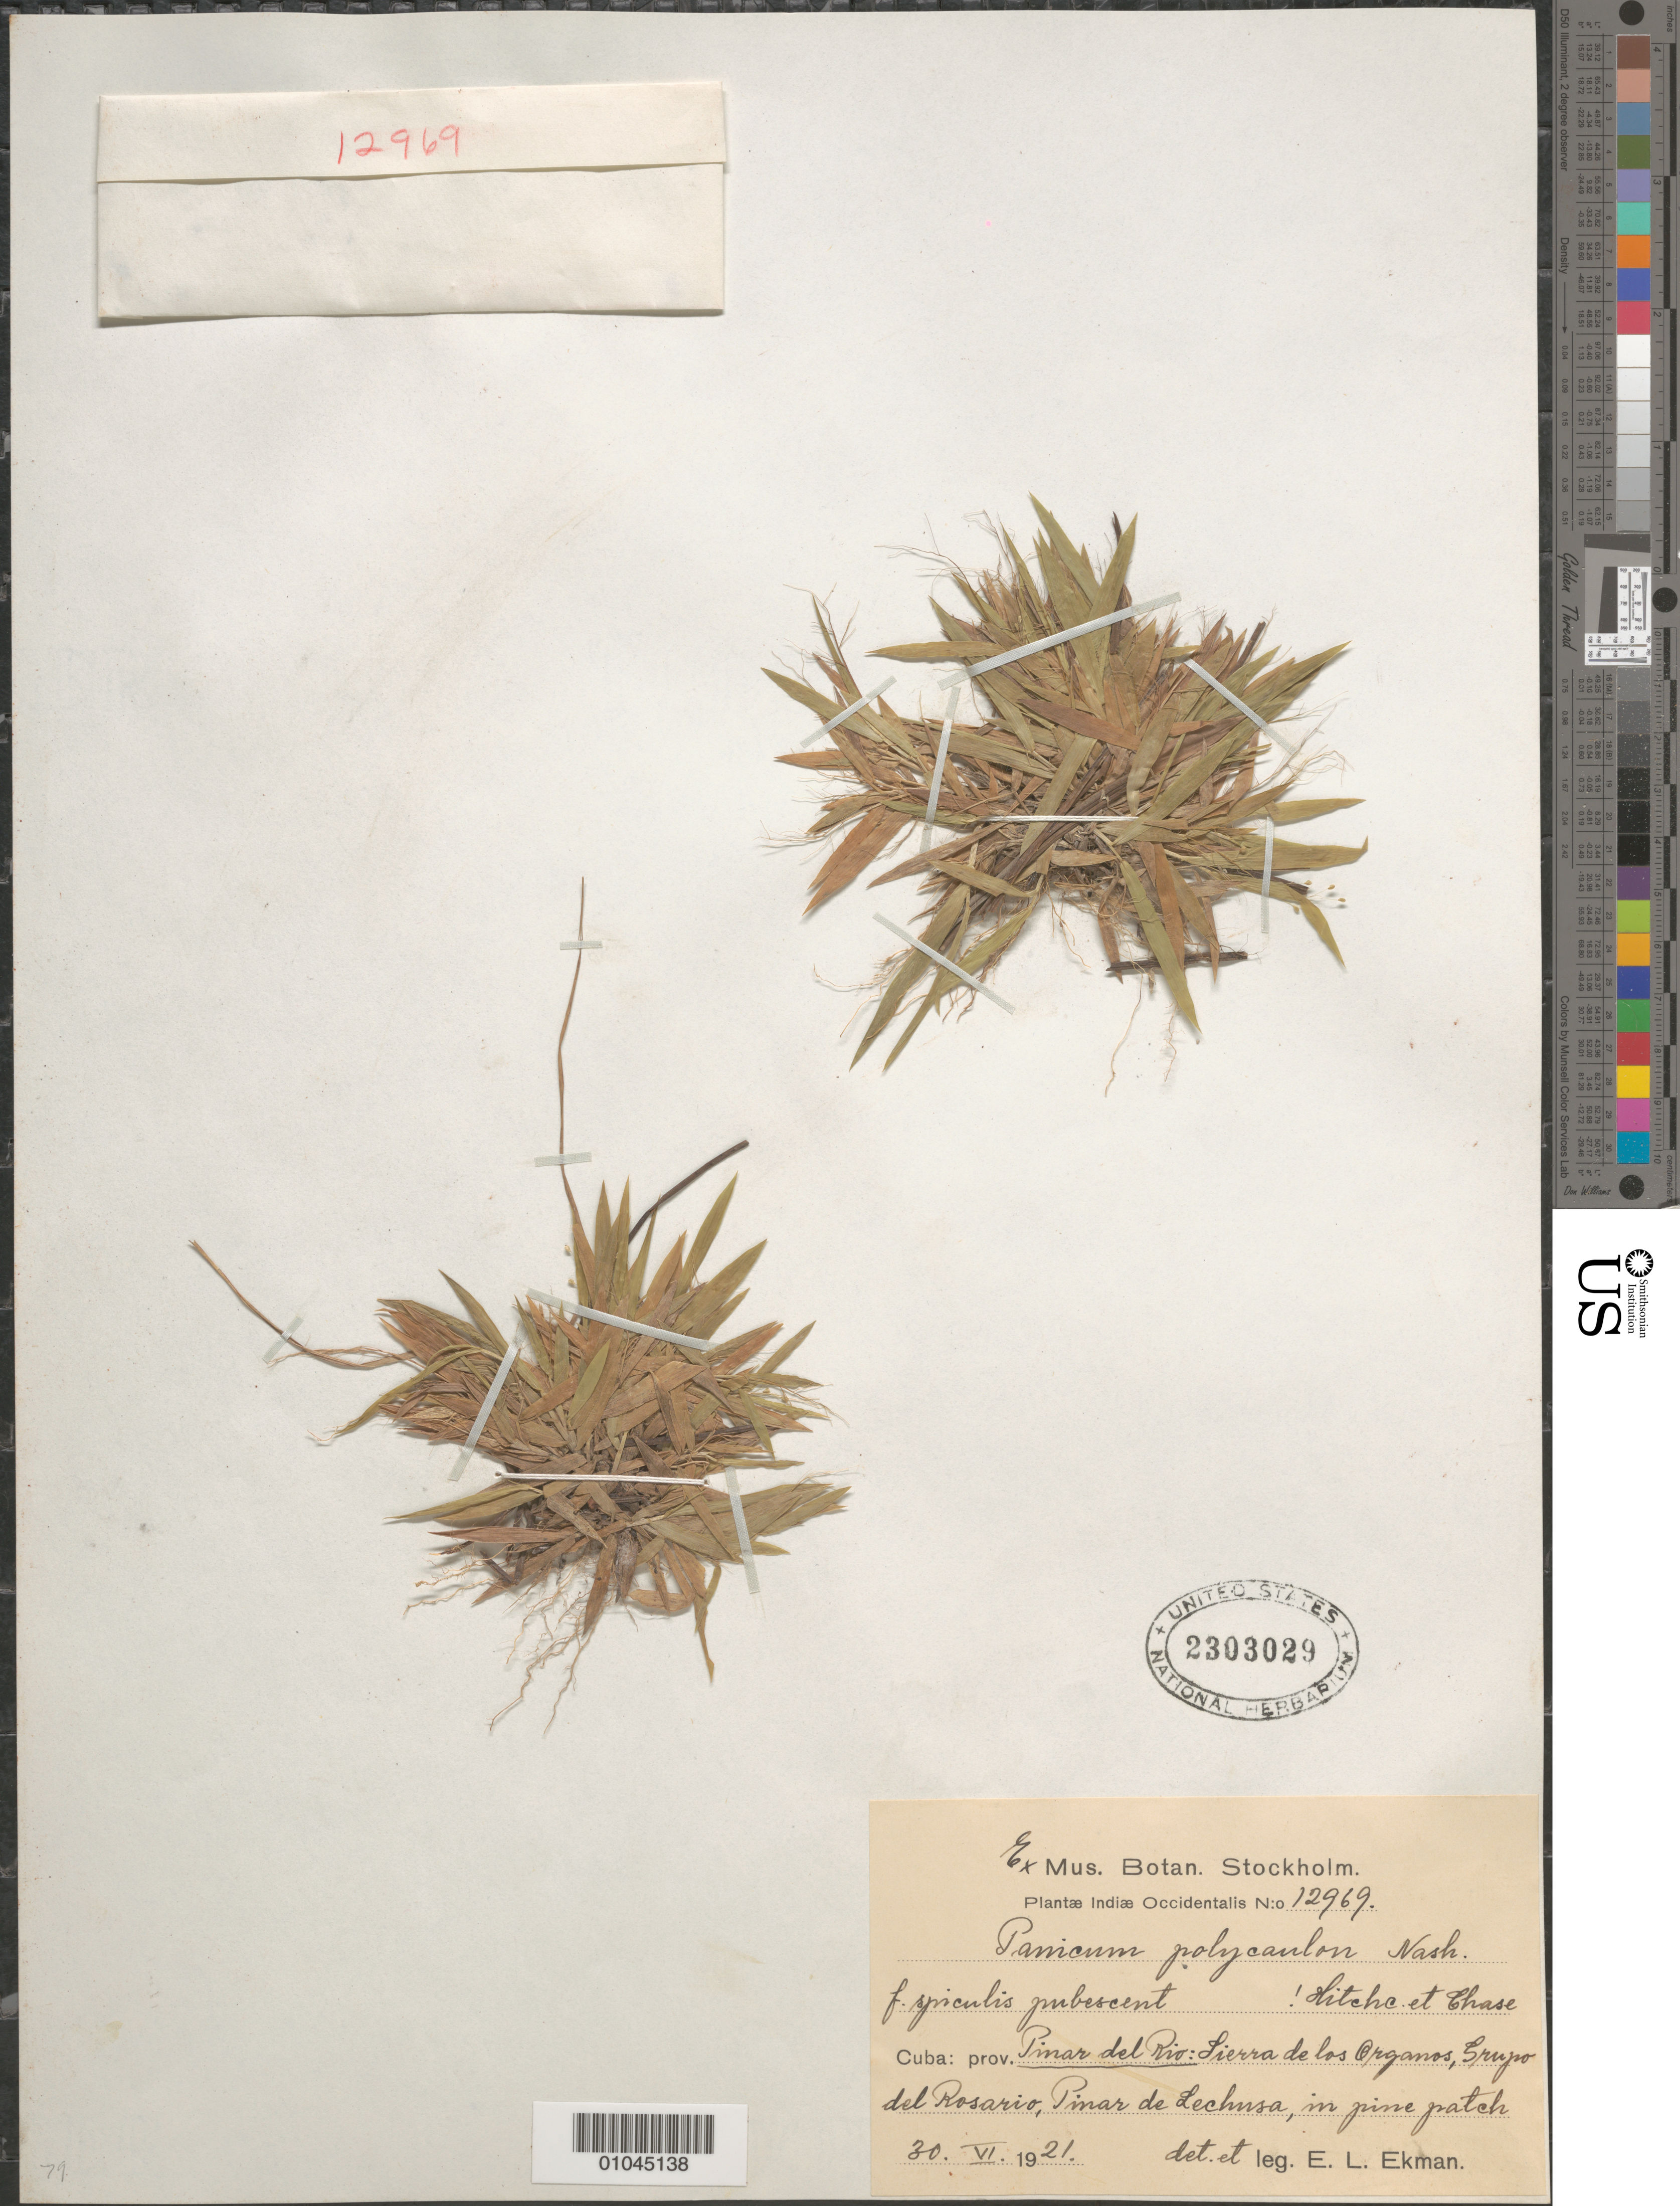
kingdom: Plantae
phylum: Tracheophyta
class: Liliopsida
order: Poales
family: Poaceae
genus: Panicum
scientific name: Panicum polycaulon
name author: Nash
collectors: E. L. Ekman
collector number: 12969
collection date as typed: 30 Jun 1921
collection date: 1921-06-30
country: Cuba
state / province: Pinar del Rio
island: Cuba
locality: Sierra de los Organos, Grupo del Rosario, Pinar de Lechusa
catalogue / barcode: US 2303029